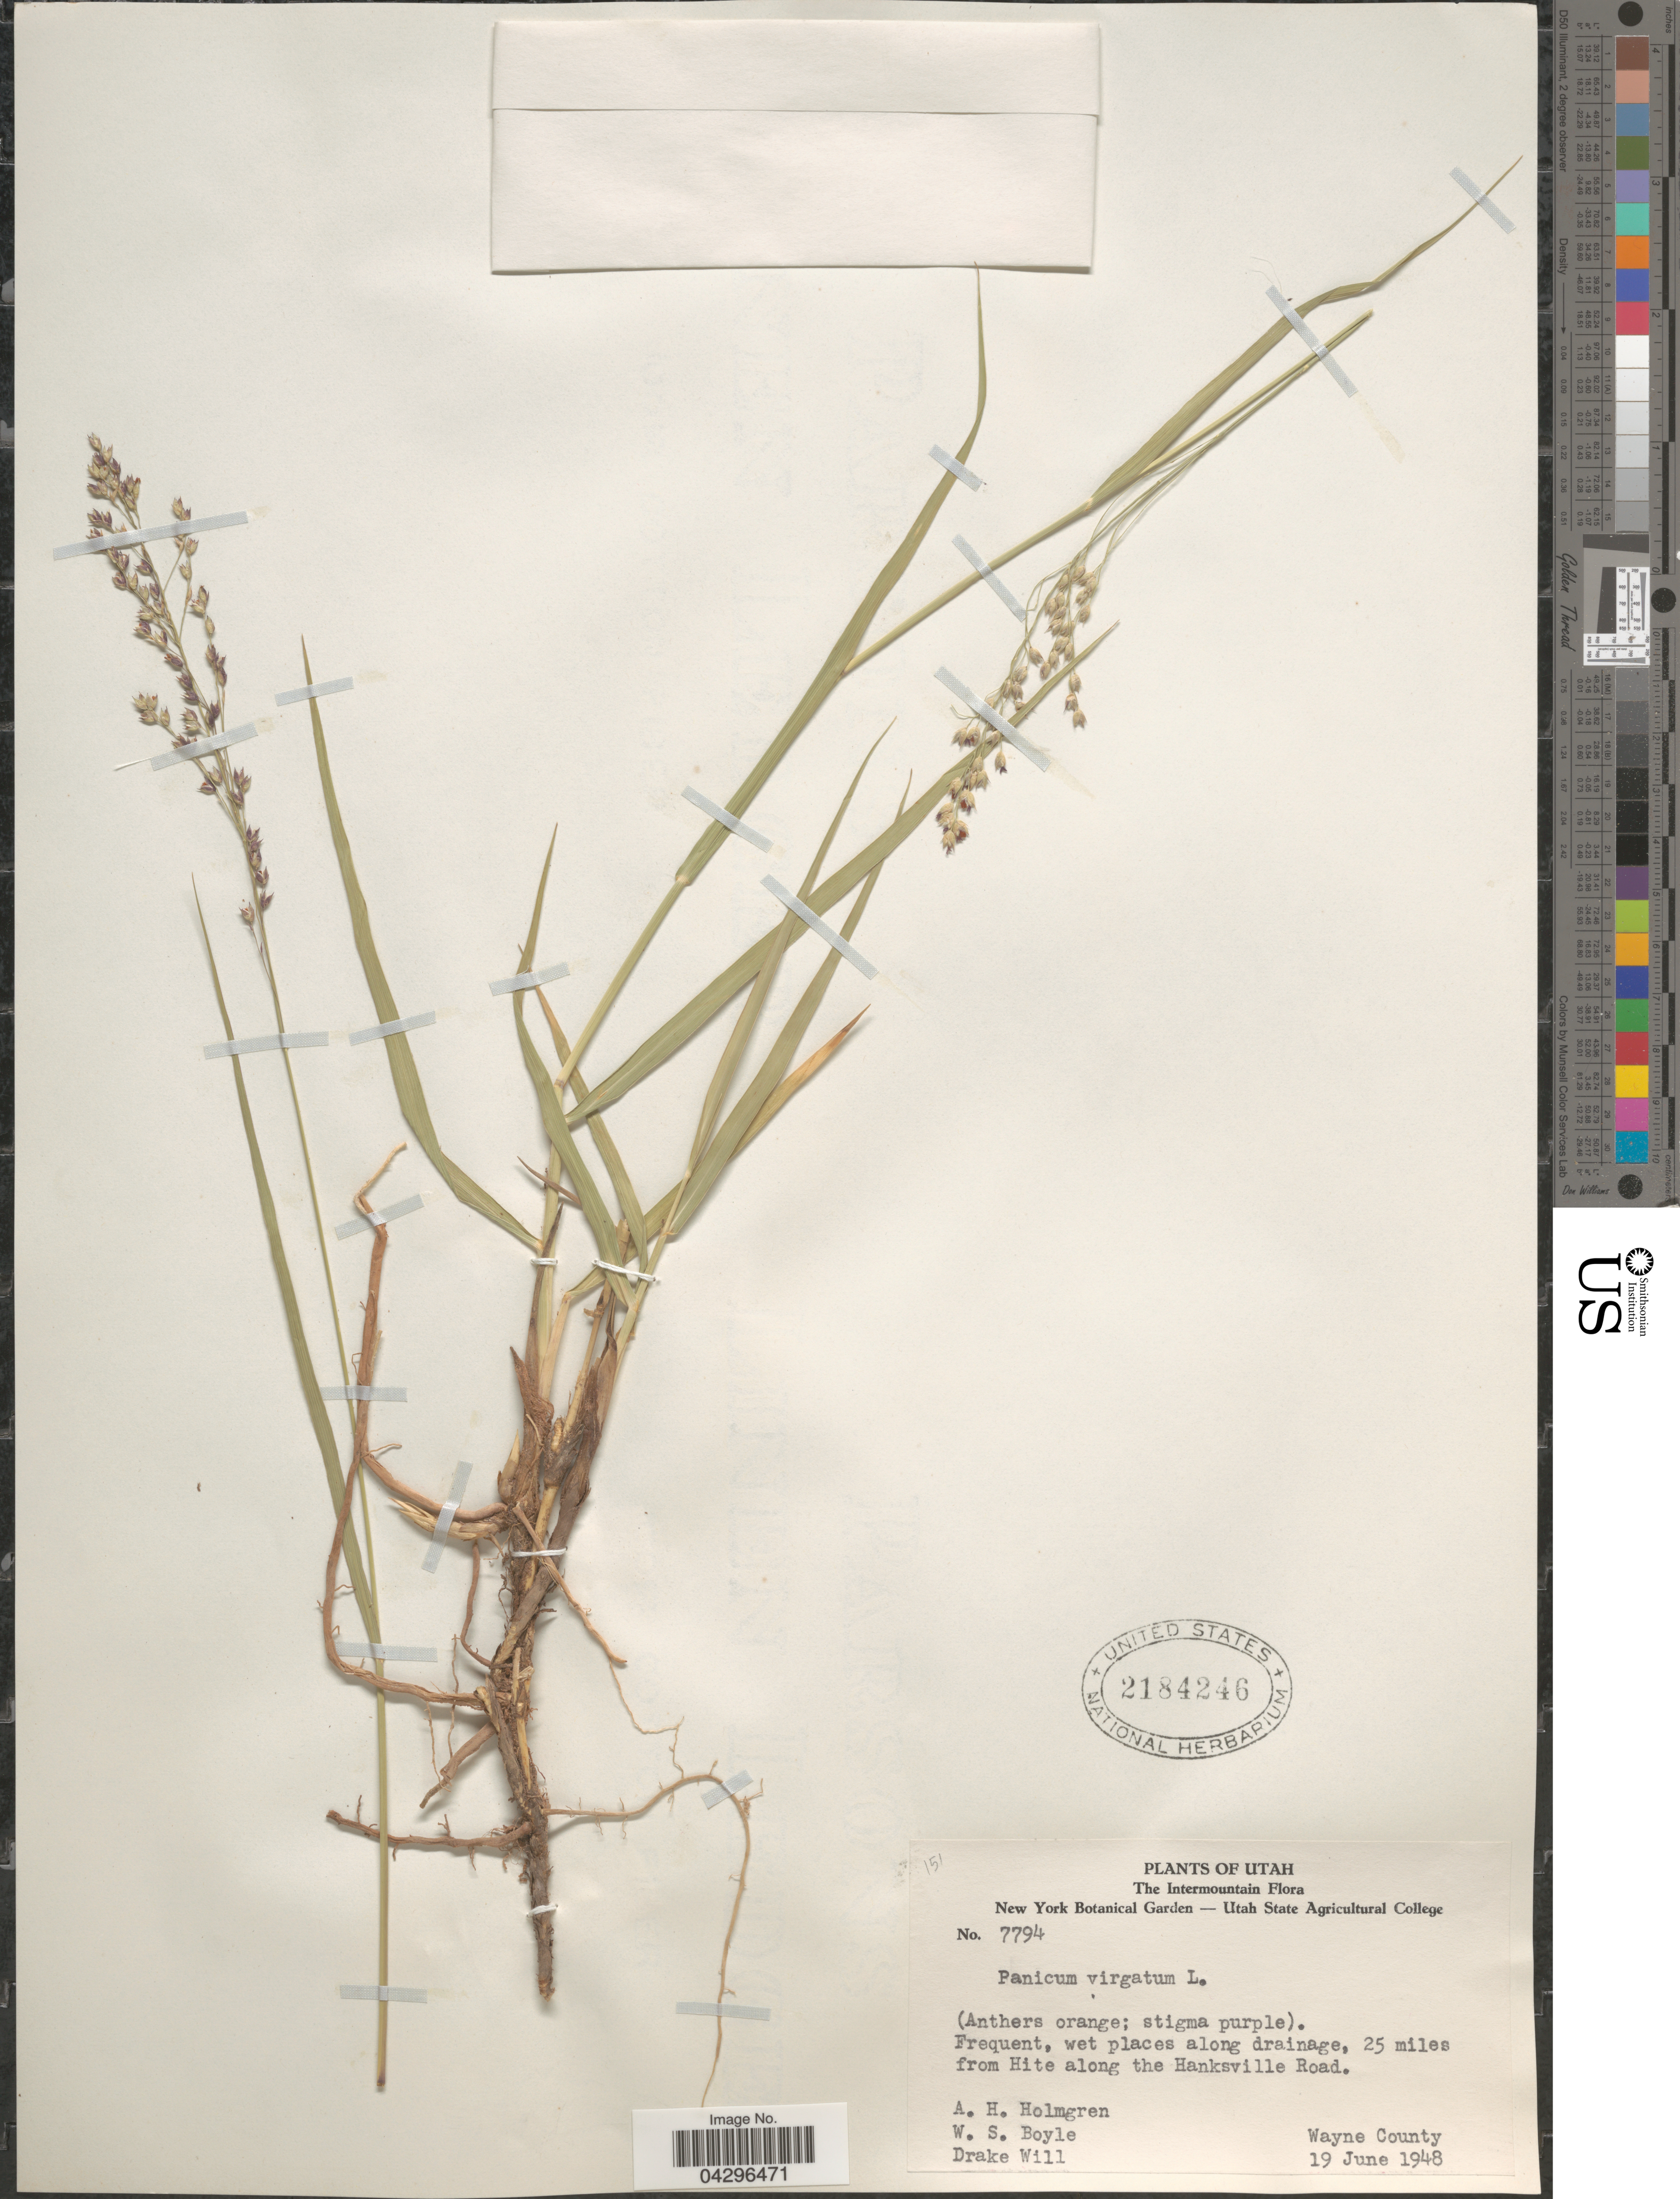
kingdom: Plantae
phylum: Tracheophyta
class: Liliopsida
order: Poales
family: Poaceae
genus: Panicum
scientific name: Panicum virgatum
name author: L.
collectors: A. H. Holmgren, W. Boyle & D. Will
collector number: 7794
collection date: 1948-06-19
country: United States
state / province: Utah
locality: The Intermountain. Frequent, wet places along drainage, 25 miles from Hite along the Hanksville Road. Wayne County.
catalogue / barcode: US 2184246